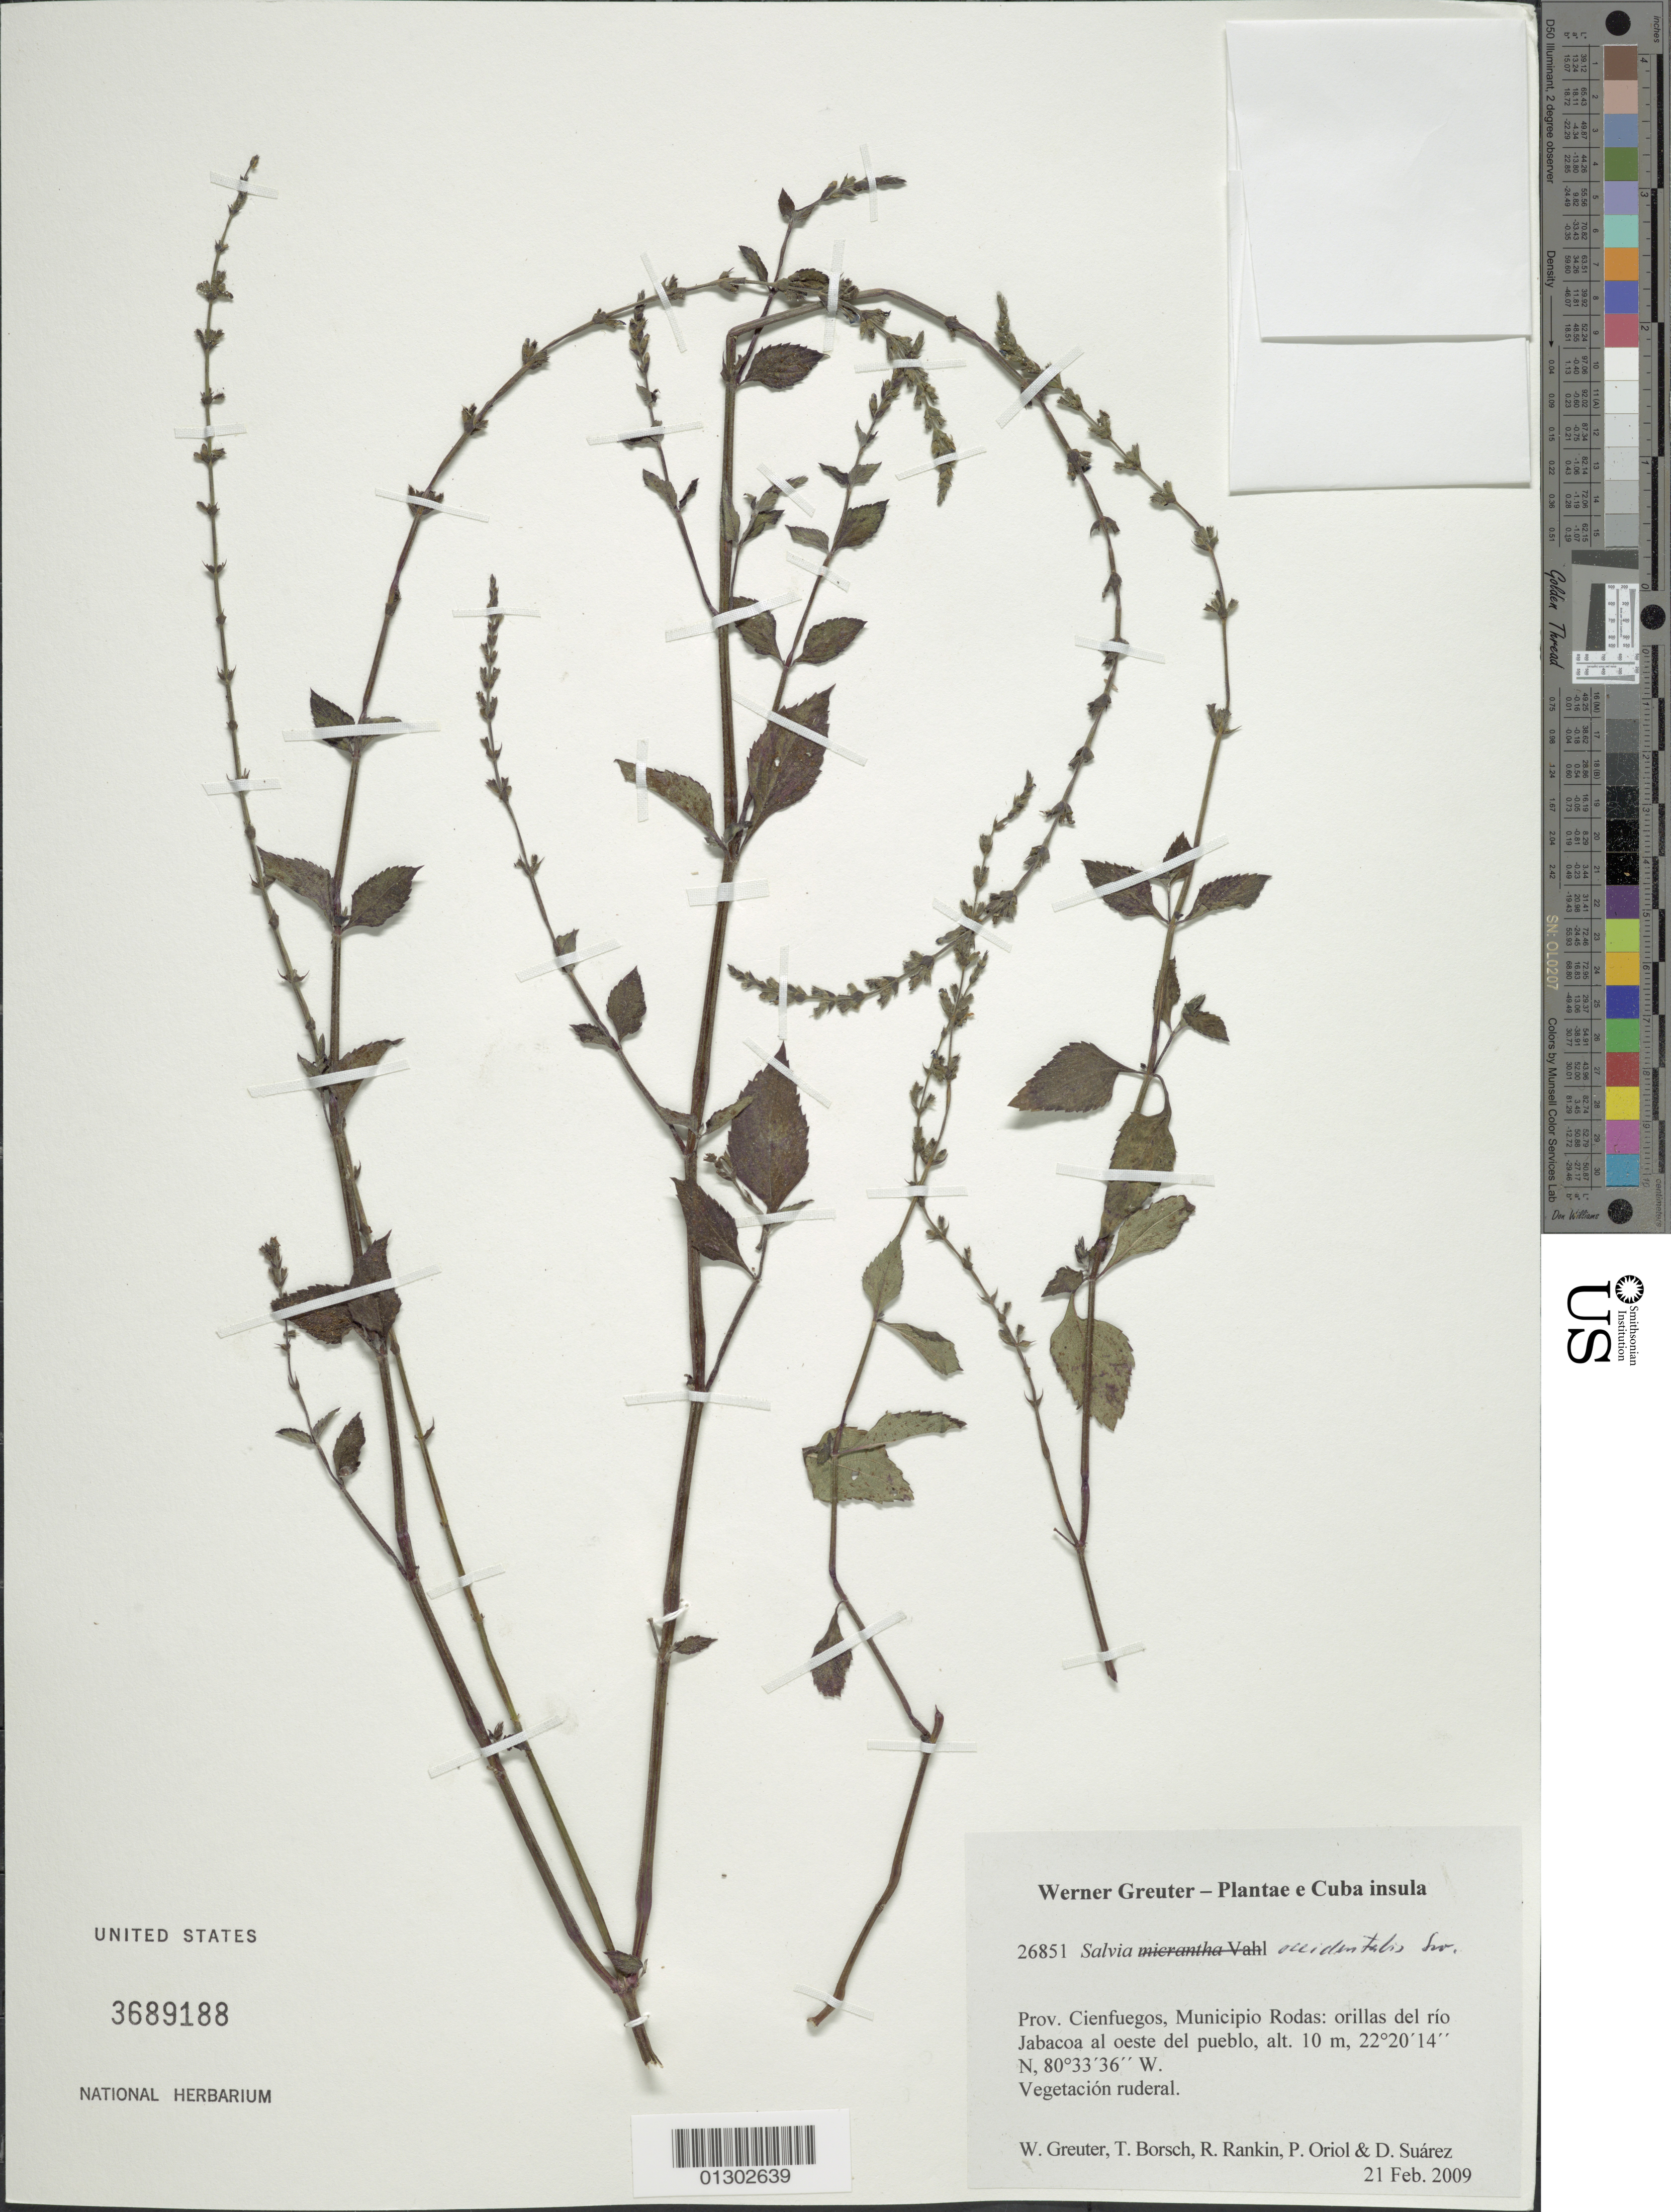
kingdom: Plantae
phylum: Tracheophyta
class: Magnoliopsida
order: Lamiales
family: Lamiaceae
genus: Salvia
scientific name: Salvia occidentalis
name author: Sw.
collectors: W. R. Greuter, T. Borsch, R. Rankin Rodriguez, P. Oriol & D. Suárez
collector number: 26851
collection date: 2009-02-21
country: Cuba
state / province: Cienfuegos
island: Cuba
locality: Municipio Rodas: orillas del río Jabacoa al oeste del pueblo.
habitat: Vegetación ruderal.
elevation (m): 10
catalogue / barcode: US 3689188